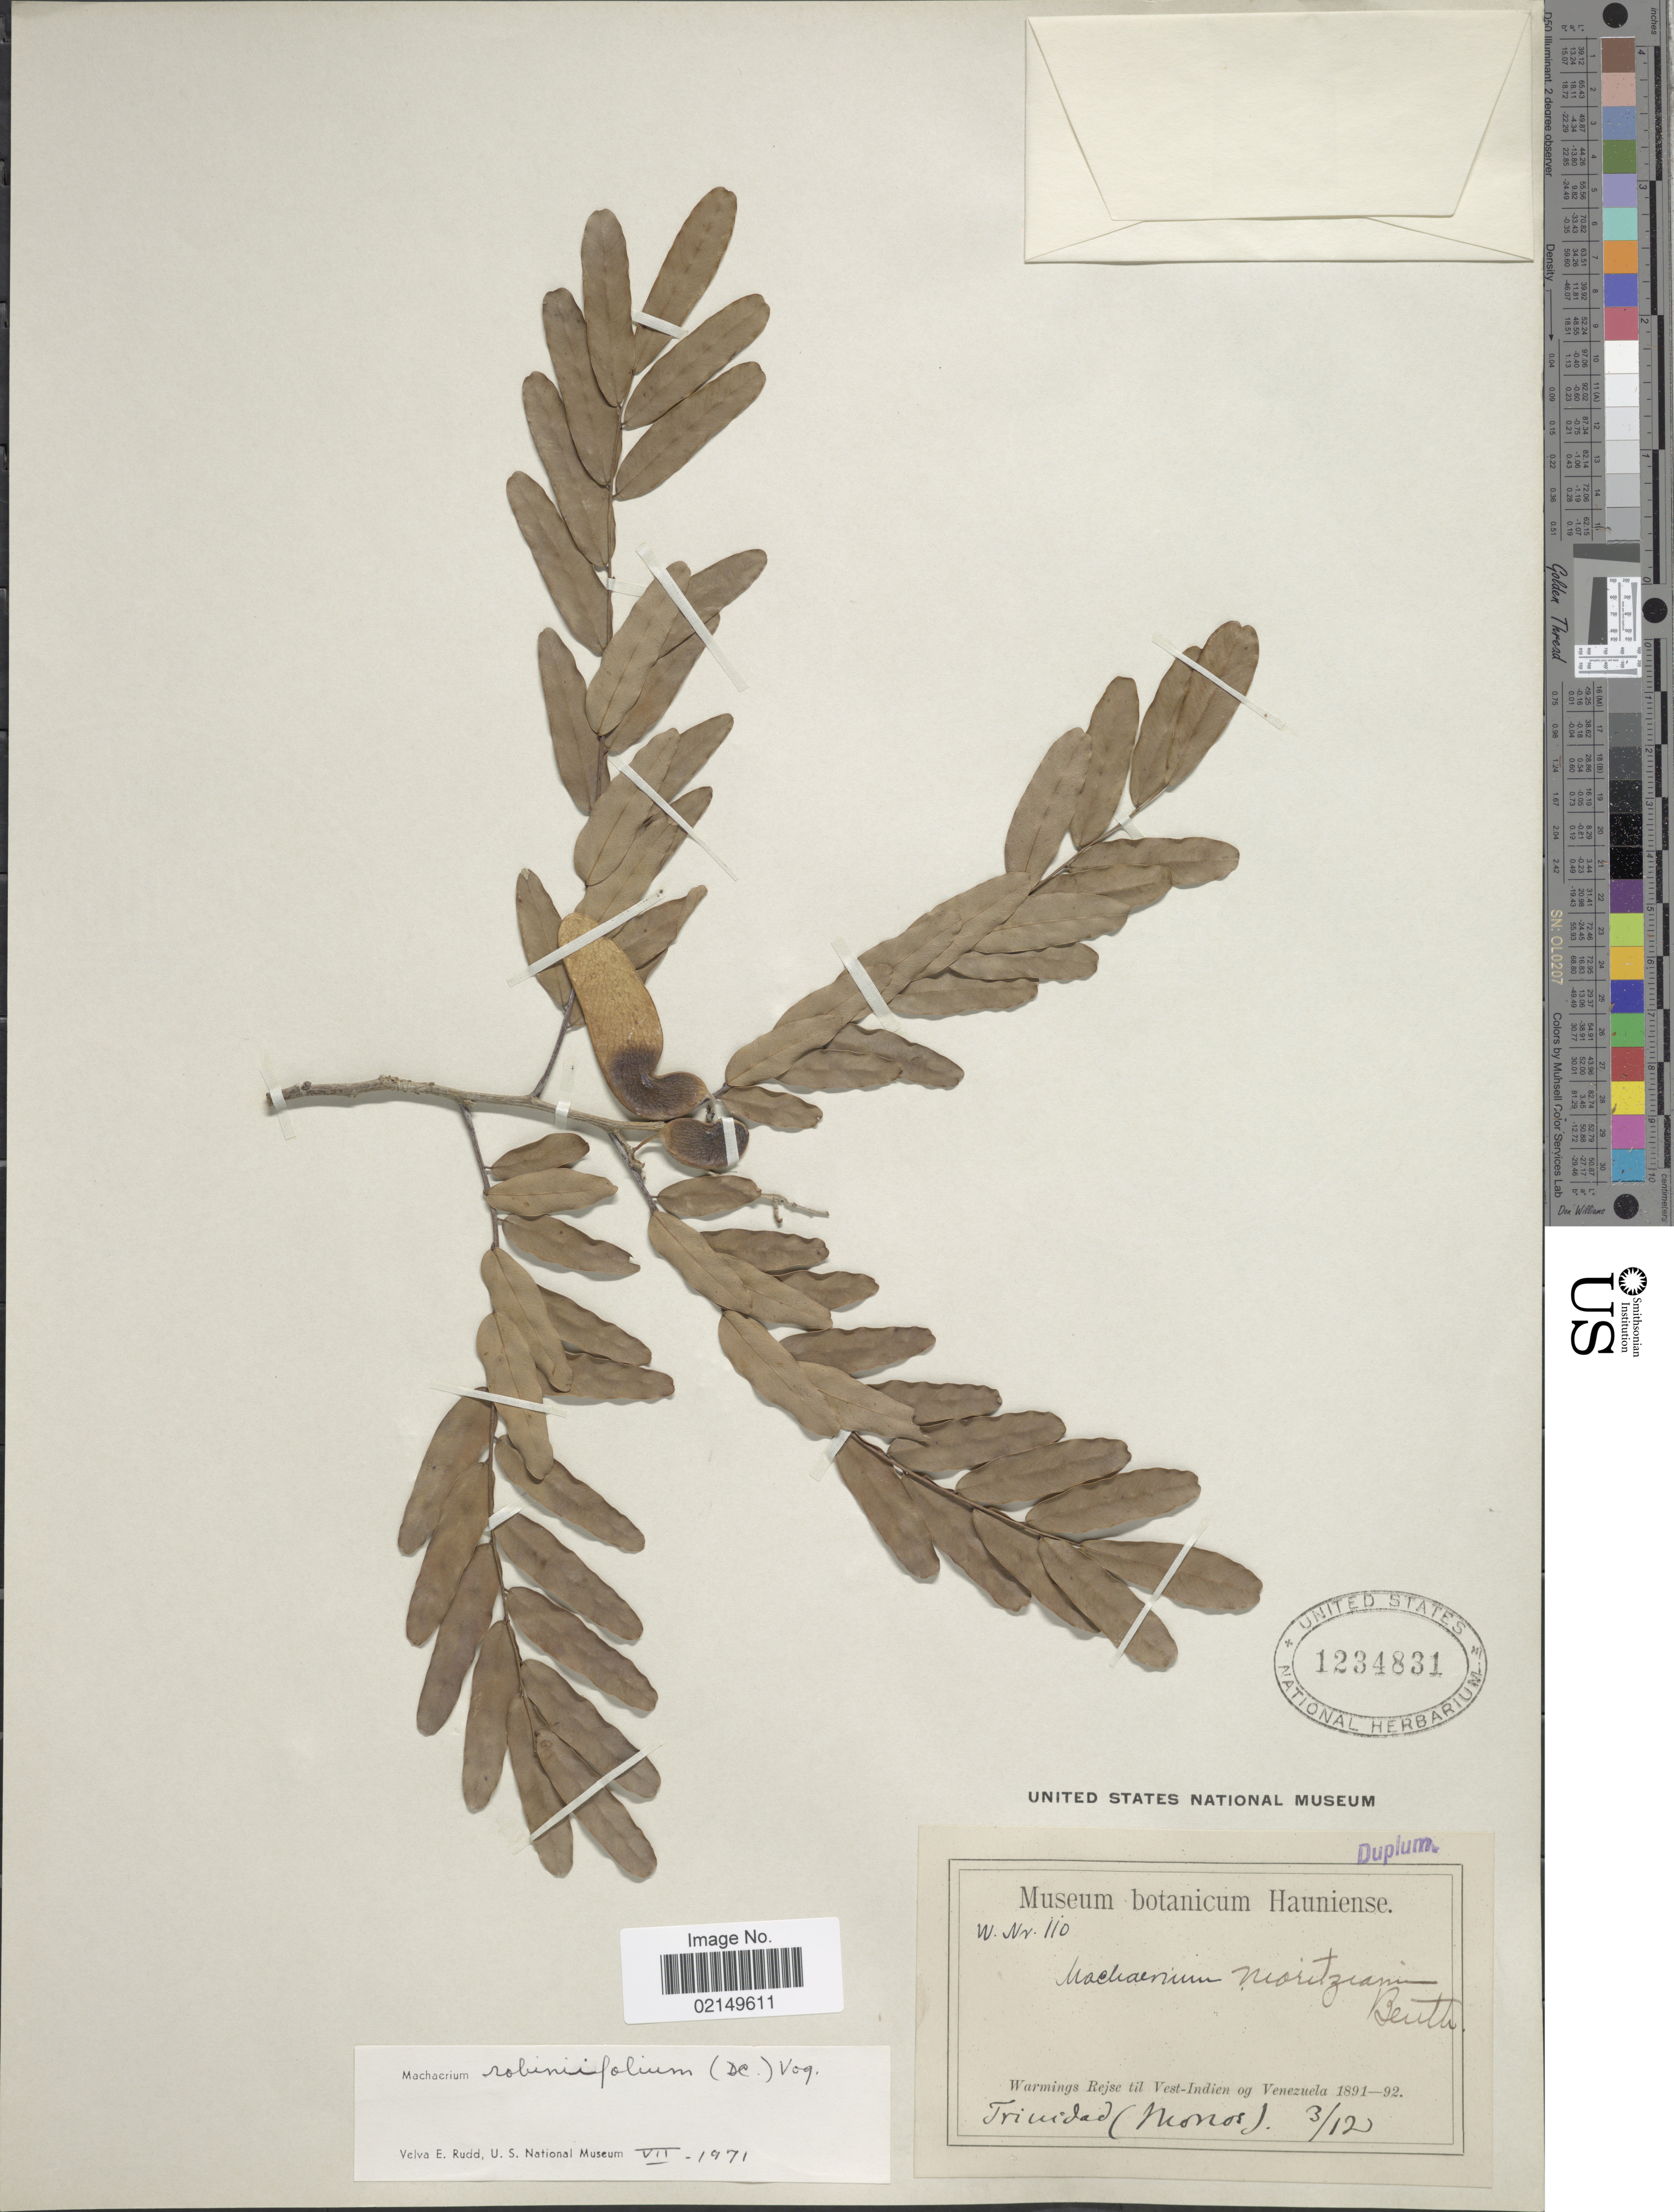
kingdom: Plantae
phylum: Tracheophyta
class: Magnoliopsida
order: Fabales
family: Fabaceae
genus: Machaerium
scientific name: Machaerium robinifolium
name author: (DC.) Vogel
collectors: -. Warmings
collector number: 110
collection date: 1891-12-03/1892-12-03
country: Trinidad and Tobago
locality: Vest-Indien, Trinidad (Monos)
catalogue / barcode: US 1234831